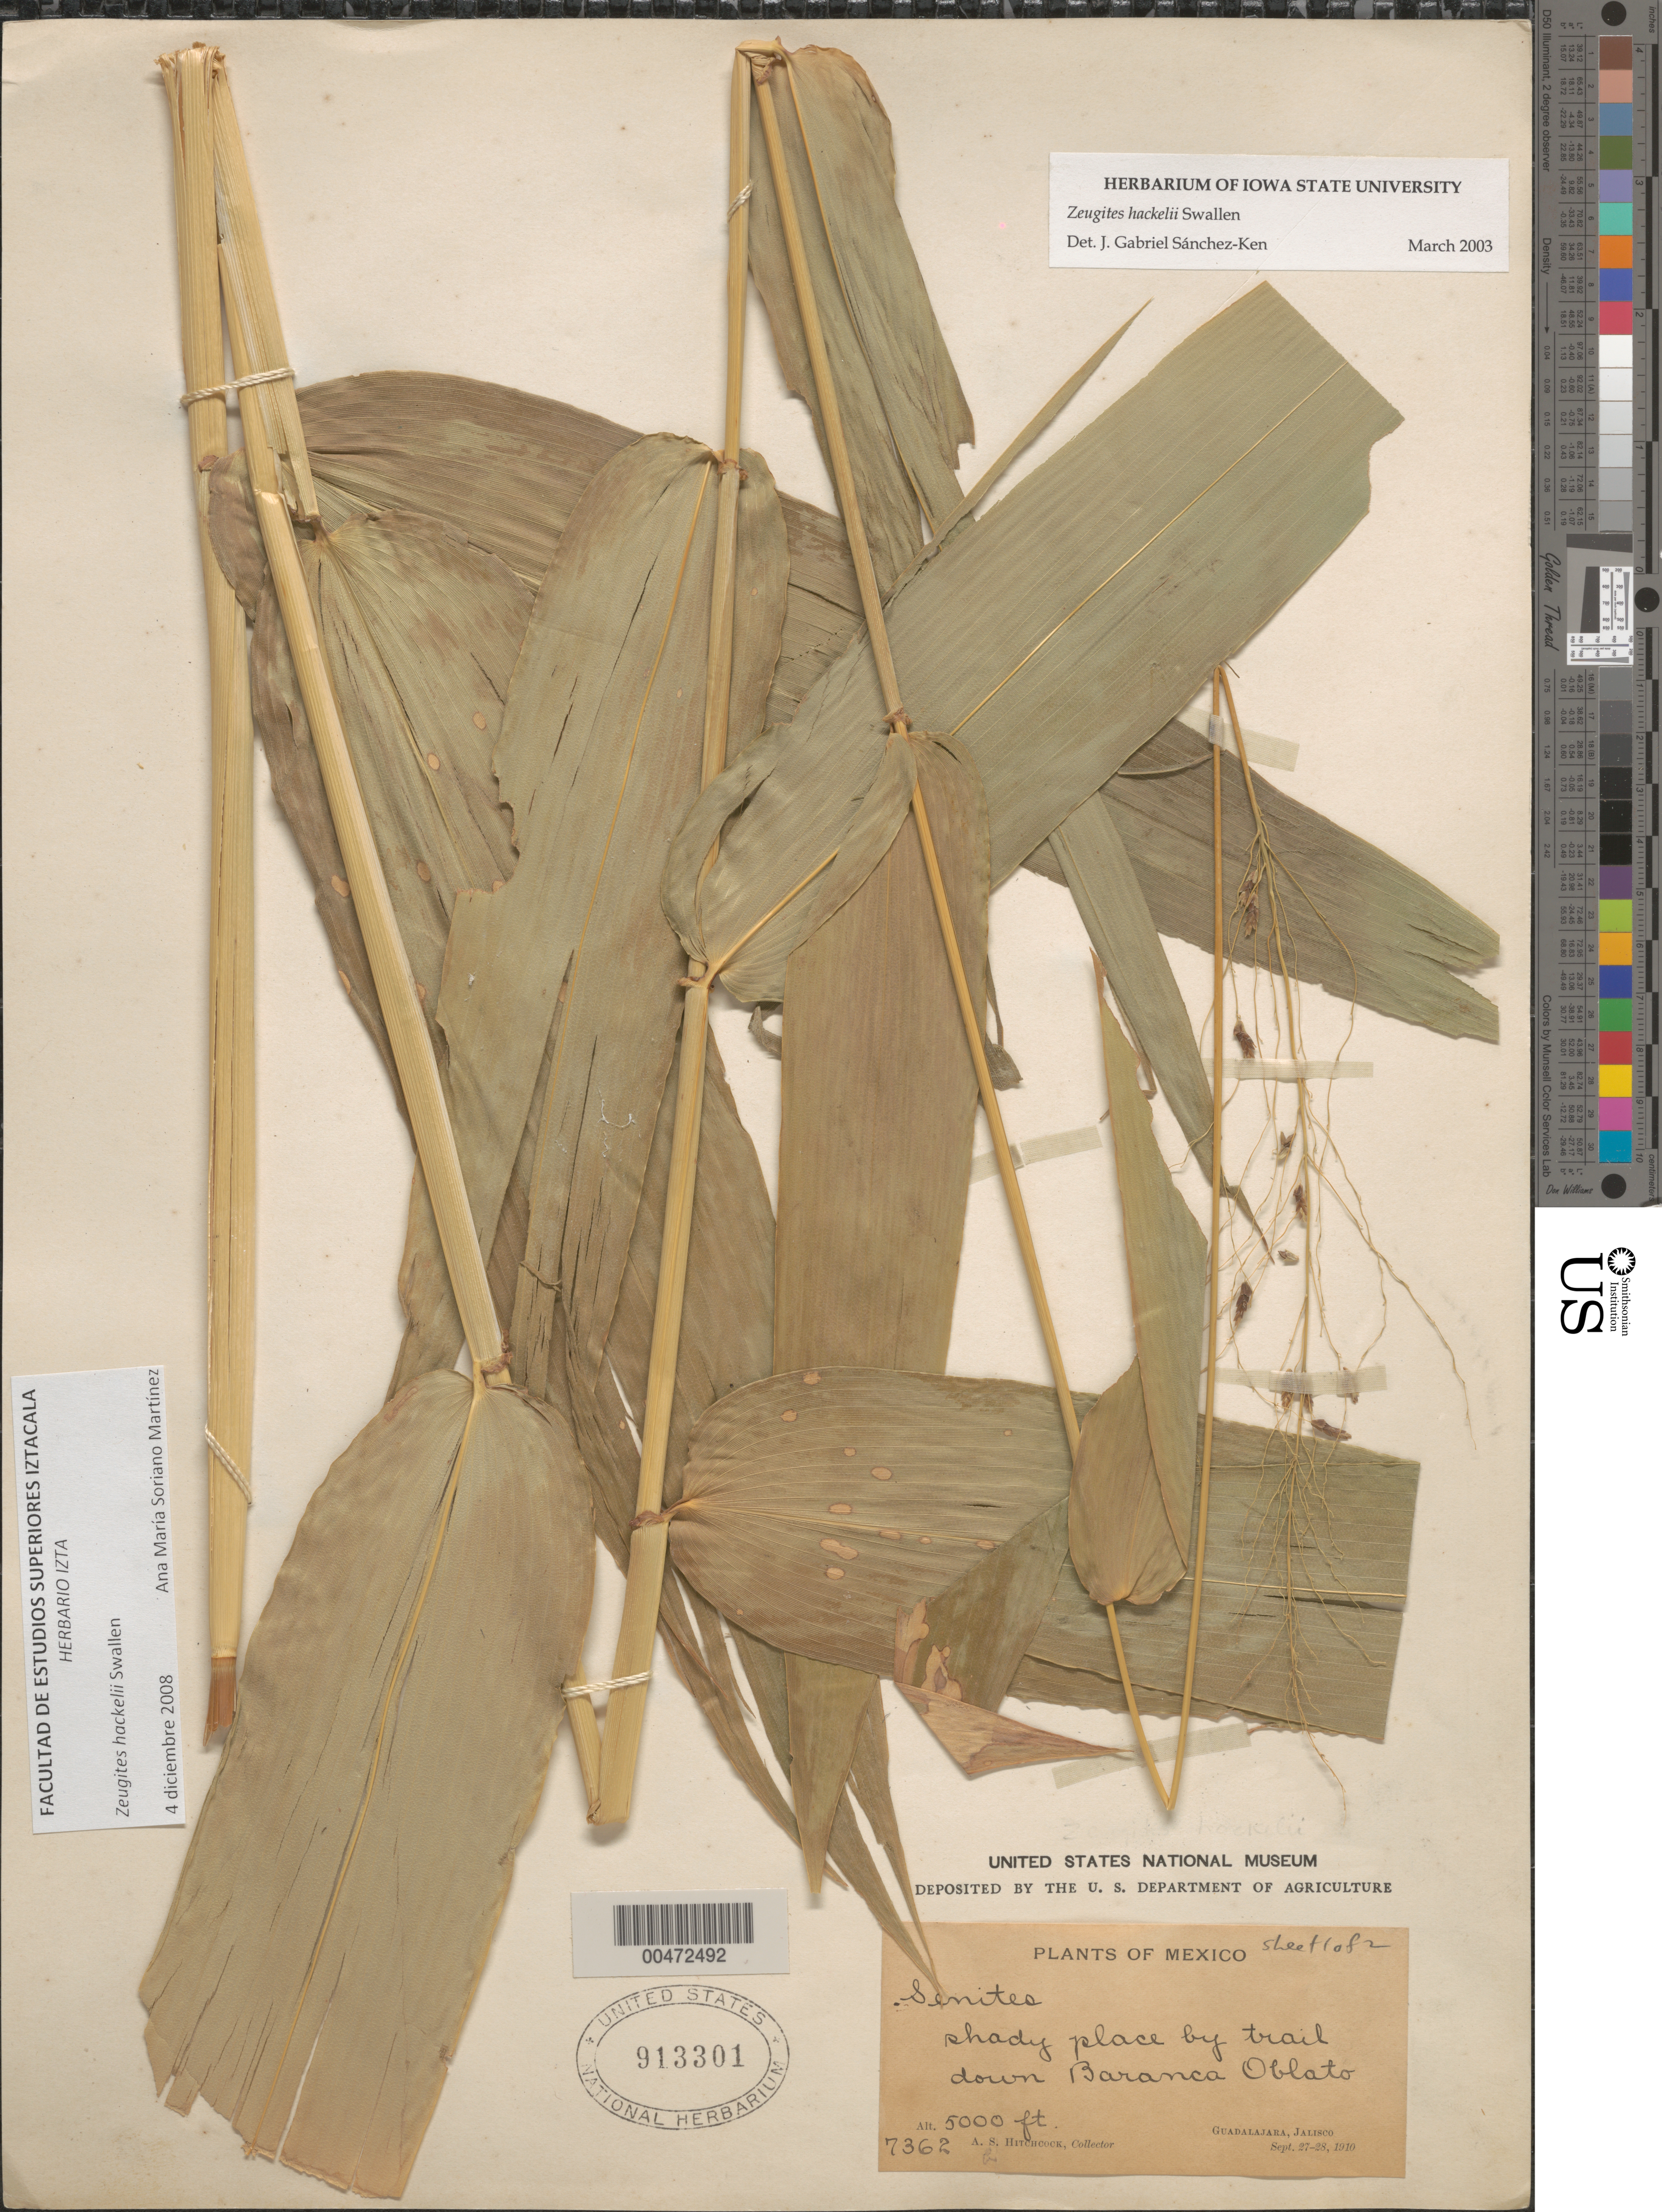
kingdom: Plantae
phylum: Tracheophyta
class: Liliopsida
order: Poales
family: Poaceae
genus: Zeugites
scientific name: Zeugites latifolius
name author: (E. Fourn.) Hemsl.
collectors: A. S. Hitchcock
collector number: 7362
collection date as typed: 27 Sep 1910 to 28 Sep 1910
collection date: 1910-09-27/1910-09-28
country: Mexico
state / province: Jalisco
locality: By trail down Baranca Oblato, Guadalajara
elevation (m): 1524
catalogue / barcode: US 913301